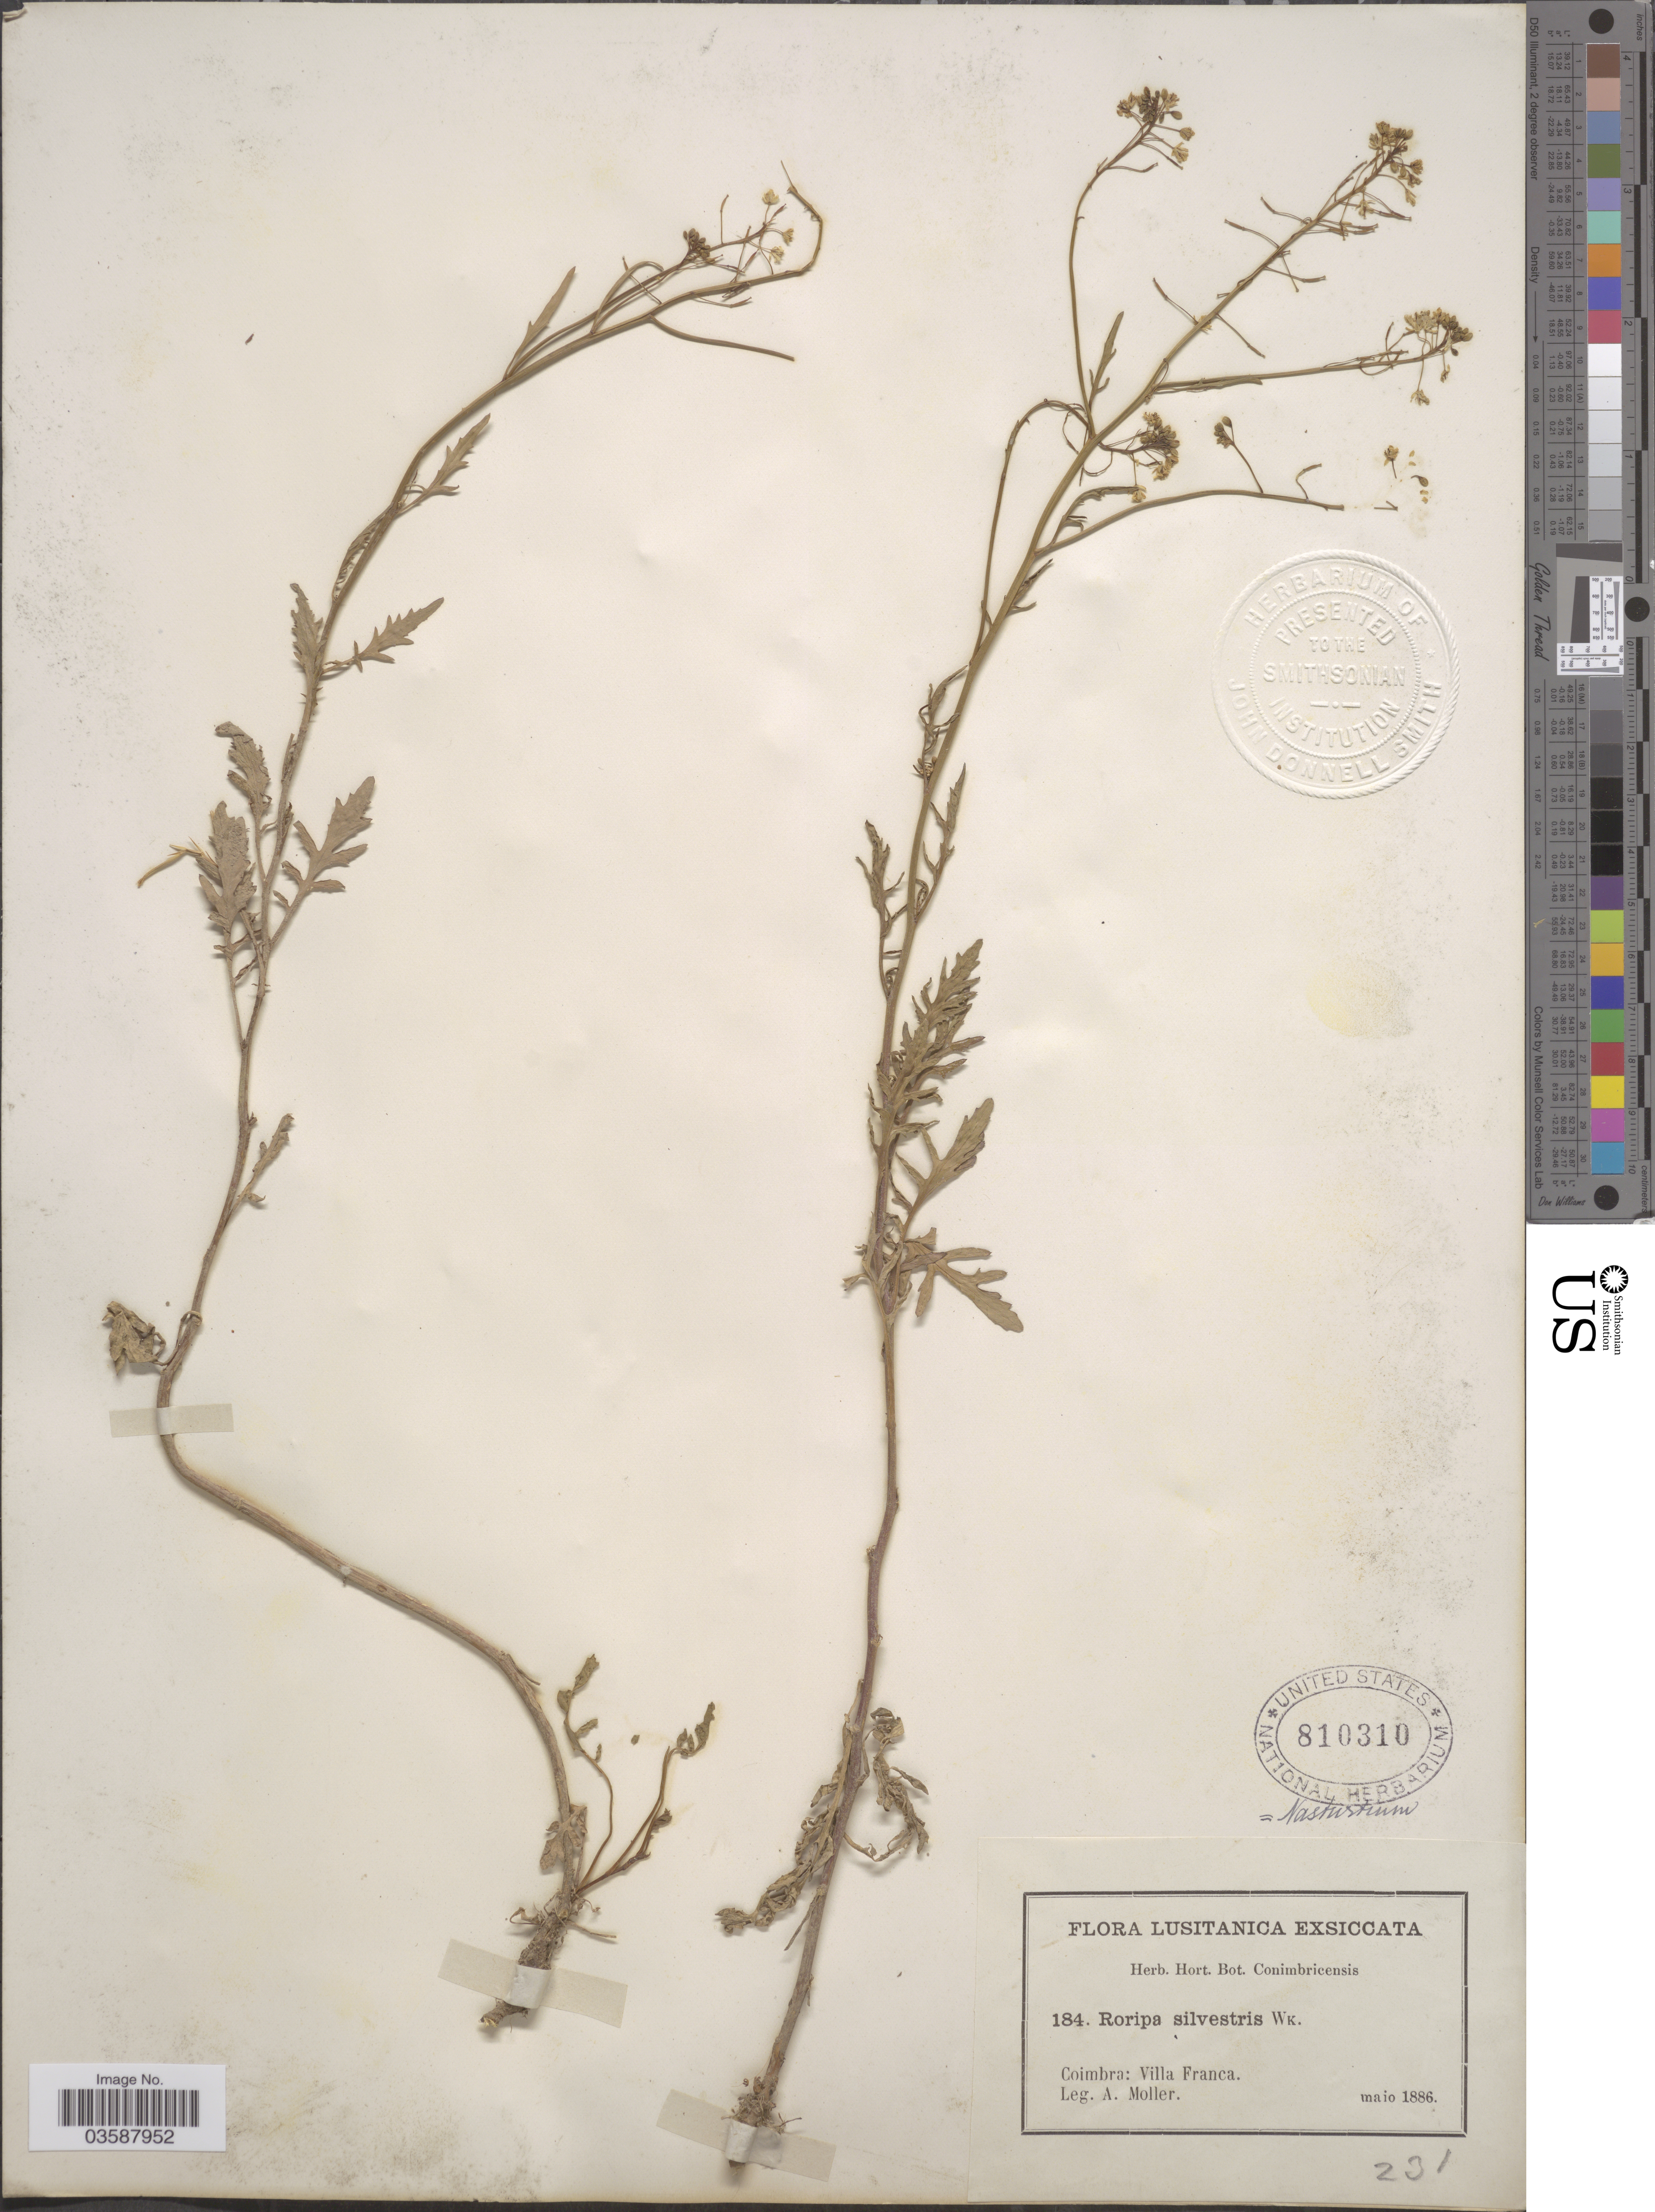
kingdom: Plantae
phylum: Tracheophyta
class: Magnoliopsida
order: Brassicales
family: Brassicaceae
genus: Rorippa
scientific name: Rorippa sylvestris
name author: (L.) Besser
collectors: A. Moller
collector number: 184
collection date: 1886-05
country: Portugal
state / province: Coimbra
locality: Lusitanica. Villa Franca.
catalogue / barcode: US 810310